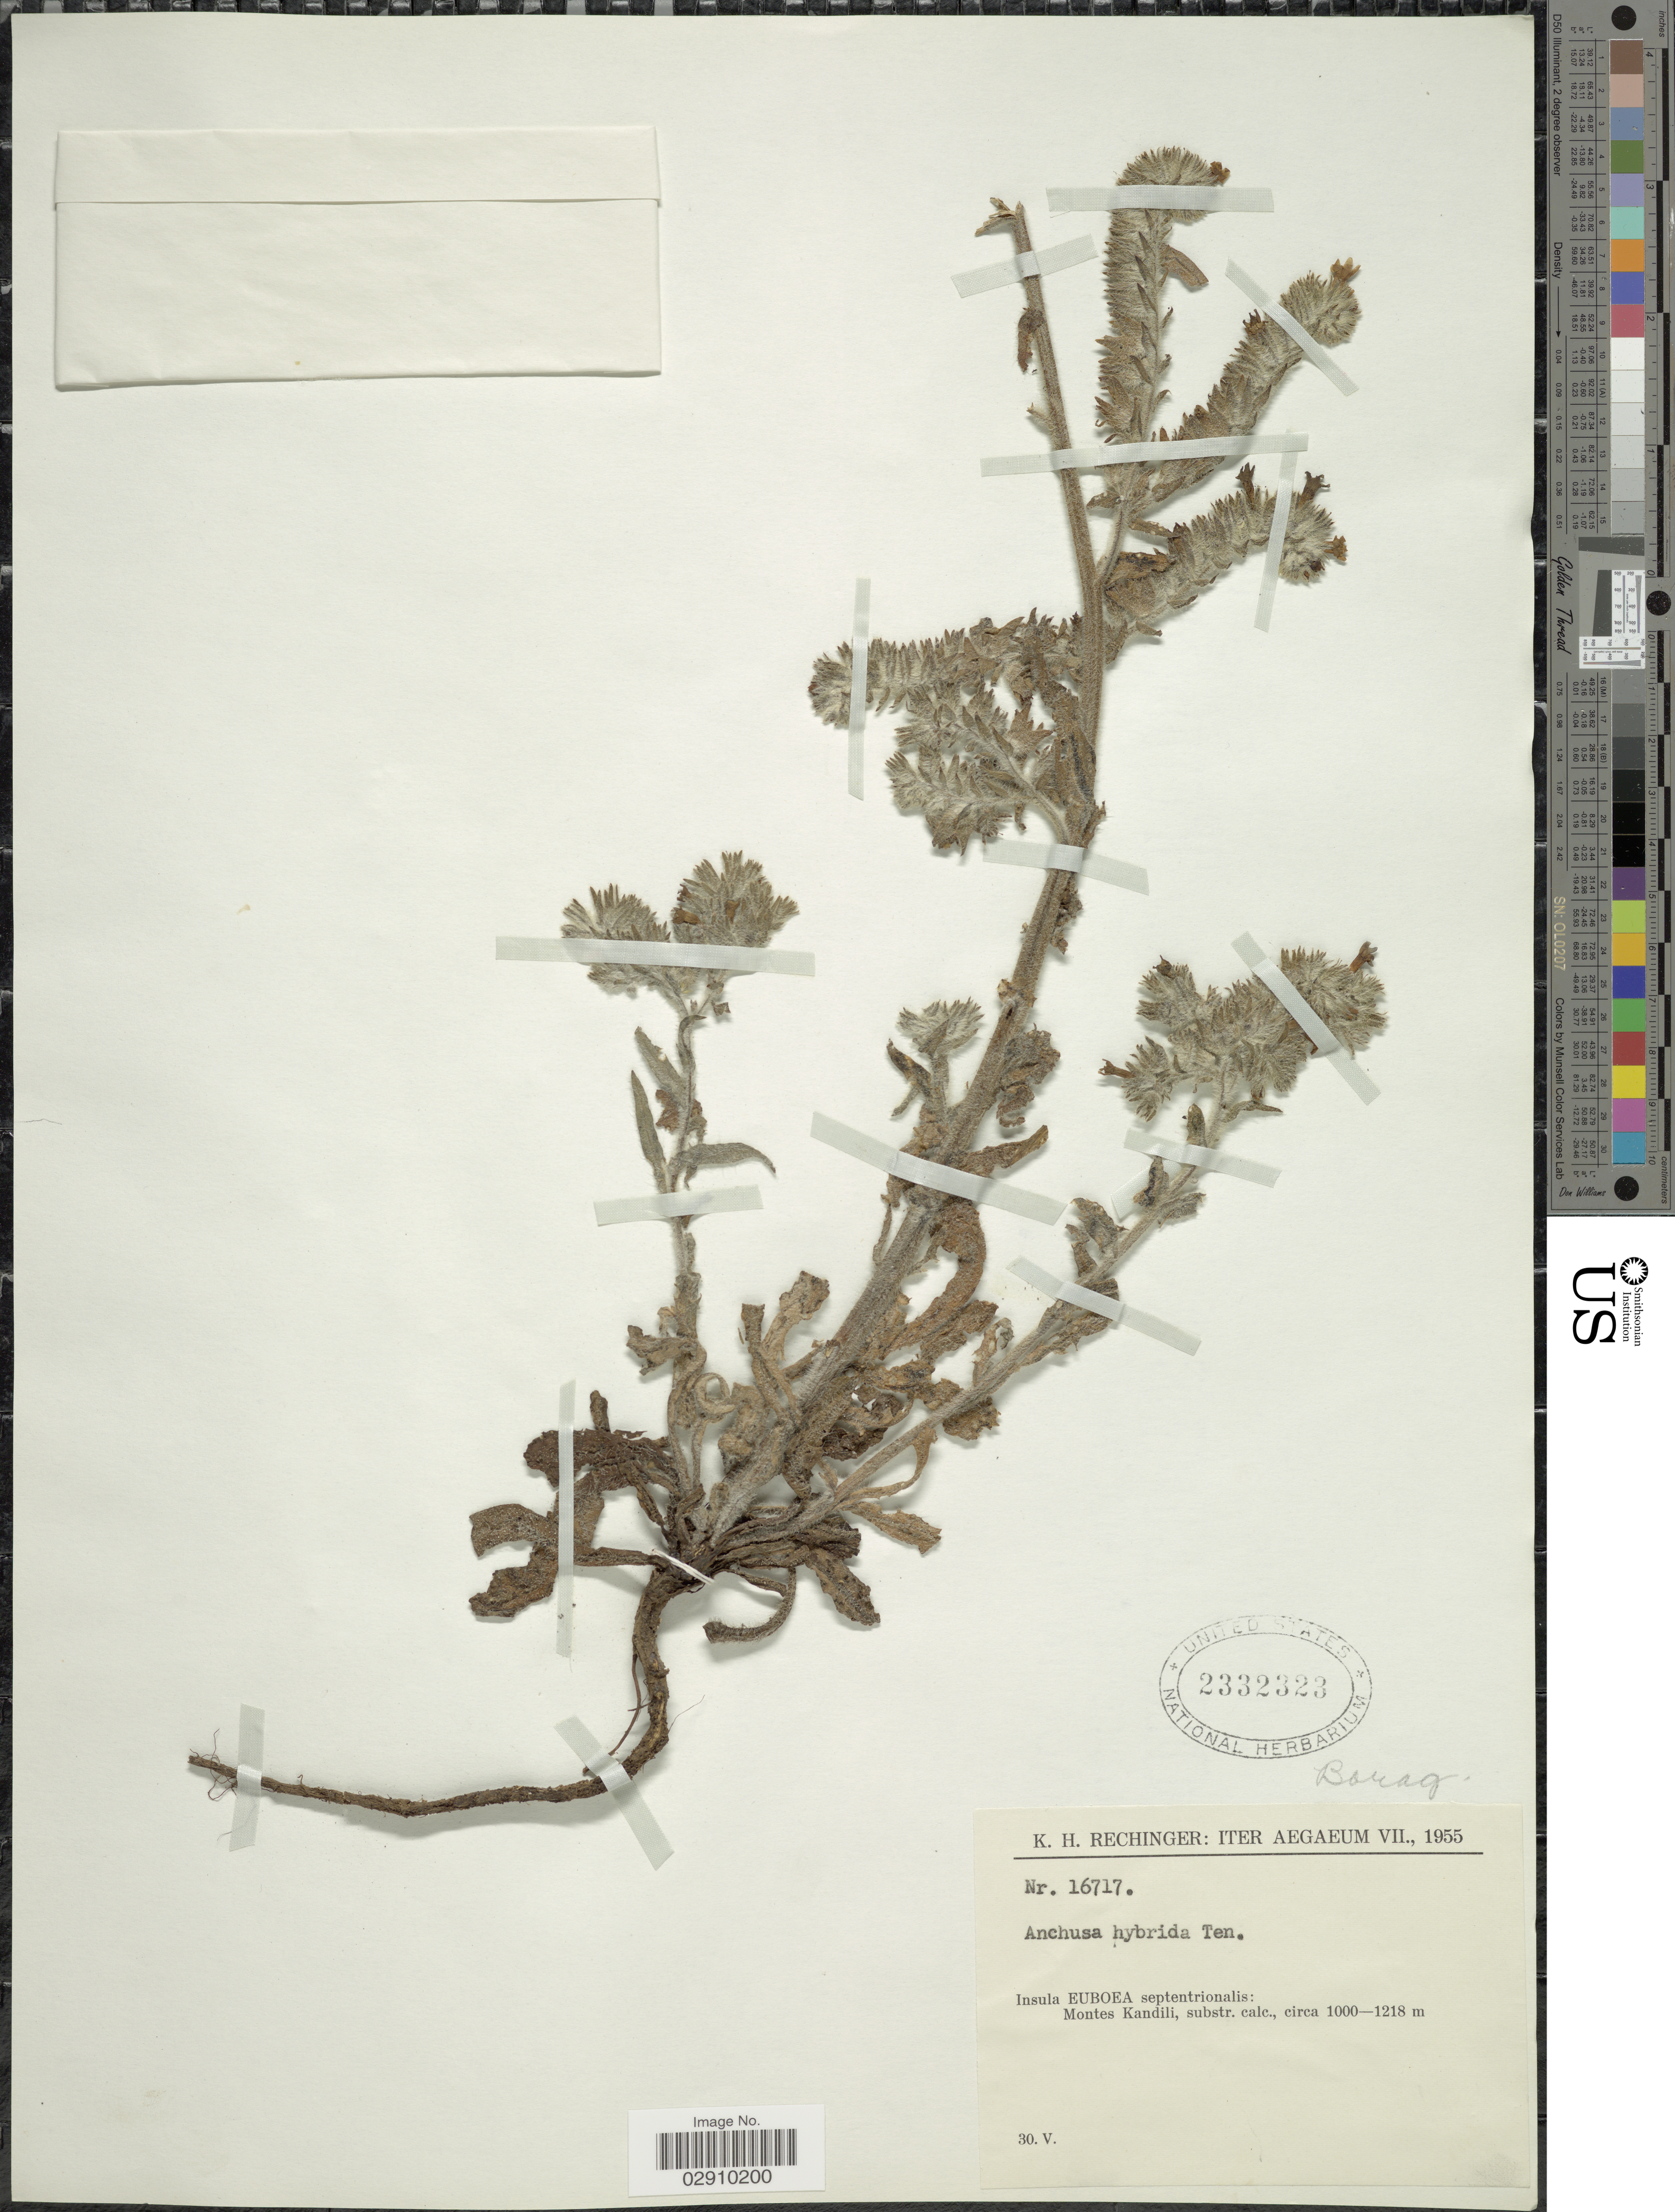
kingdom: Plantae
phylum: Tracheophyta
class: Magnoliopsida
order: Boraginales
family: Boraginaceae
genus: Anchusa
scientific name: Anchusa hybrida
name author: Ten.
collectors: K. H. Rechinger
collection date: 1955-05-30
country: Greece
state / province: Thessaly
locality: Iter Aegaeum, Insula Euboea septentrionalis, Montes Kandili, substr. calc.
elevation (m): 1000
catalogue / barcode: US 2332323